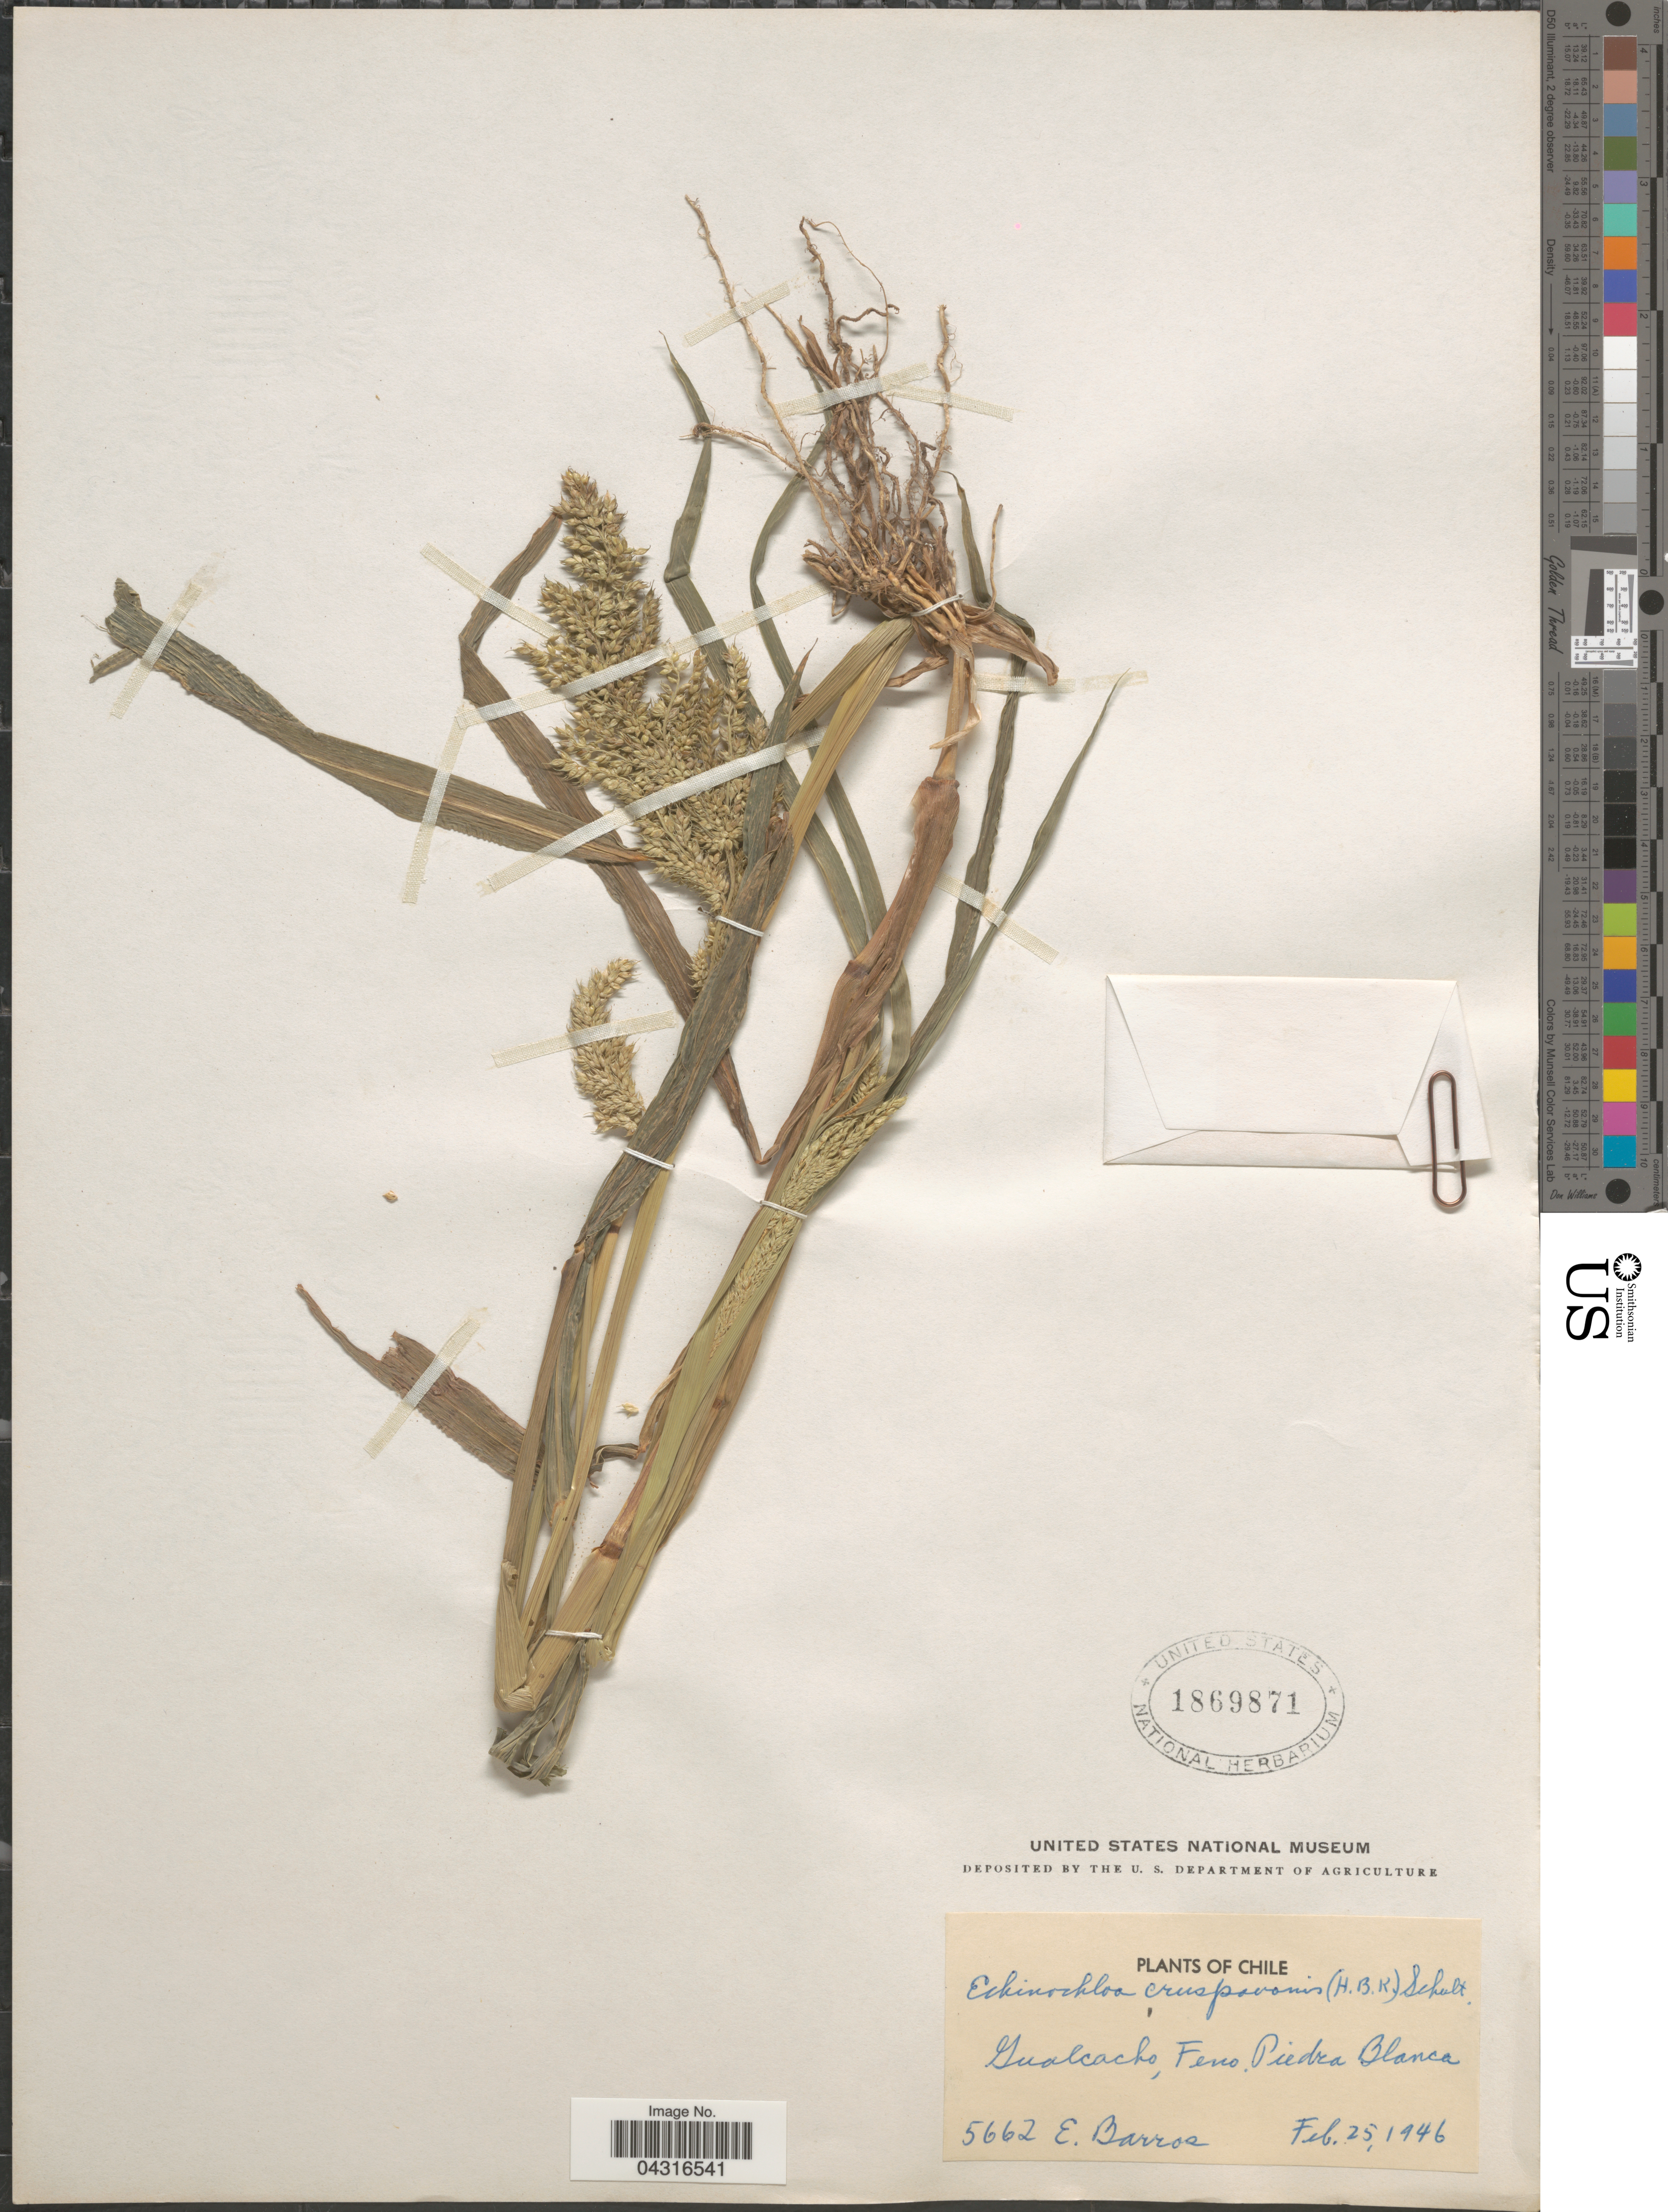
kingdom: Plantae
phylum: Tracheophyta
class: Liliopsida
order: Poales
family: Poaceae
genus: Echinochloa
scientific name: Echinochloa crus-pavonis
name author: (Kunth) Schult.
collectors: E. Barros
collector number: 5662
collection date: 1946-02-25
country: Chile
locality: Gualcacho, Feno. Piedra Blanca.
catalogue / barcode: US 1869871